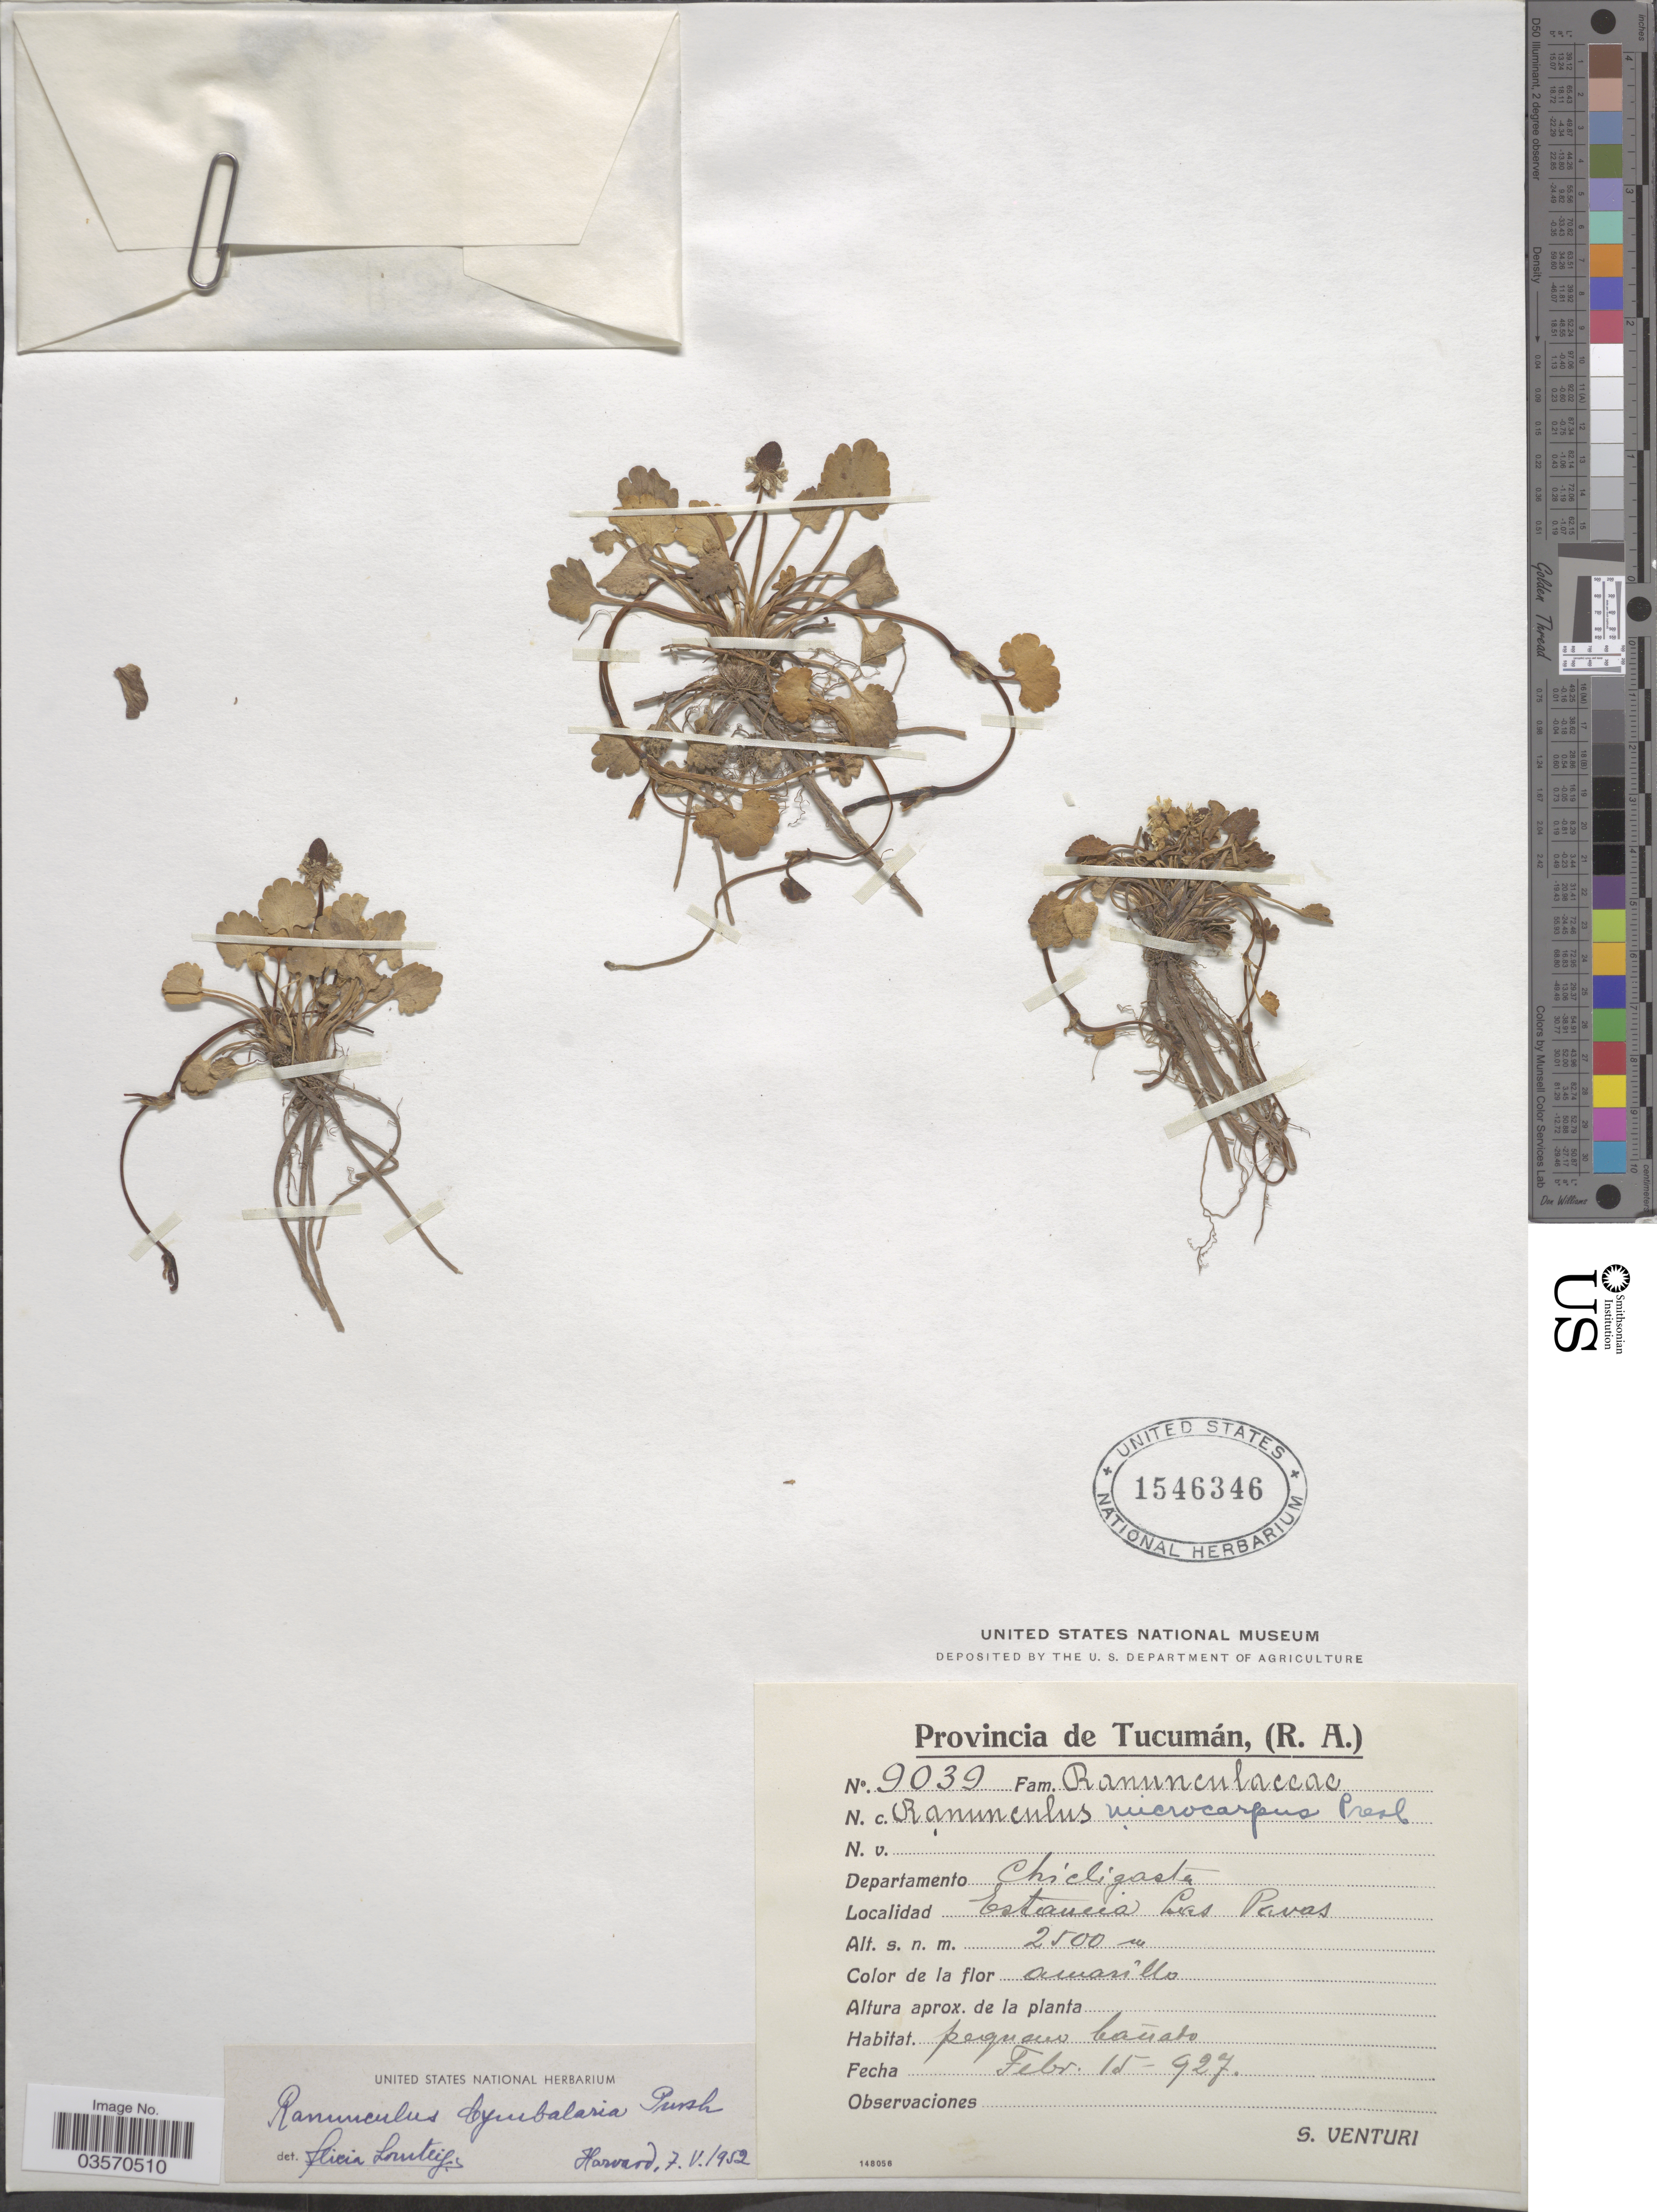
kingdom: Plantae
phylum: Tracheophyta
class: Magnoliopsida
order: Ranunculales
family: Ranunculaceae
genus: Halerpestes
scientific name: Halerpestes cymbalaria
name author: (Pursh) Greene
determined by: Strong, M. T., (US), Smithsonian Institution - National Museum of Natural History (UNITED STATES)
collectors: S. Venturi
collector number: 9039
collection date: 1927-02-15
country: Argentina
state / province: Tucuman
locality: Departamento Chicligasta. Estancia Las Pavas.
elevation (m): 2500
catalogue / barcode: US 1546346